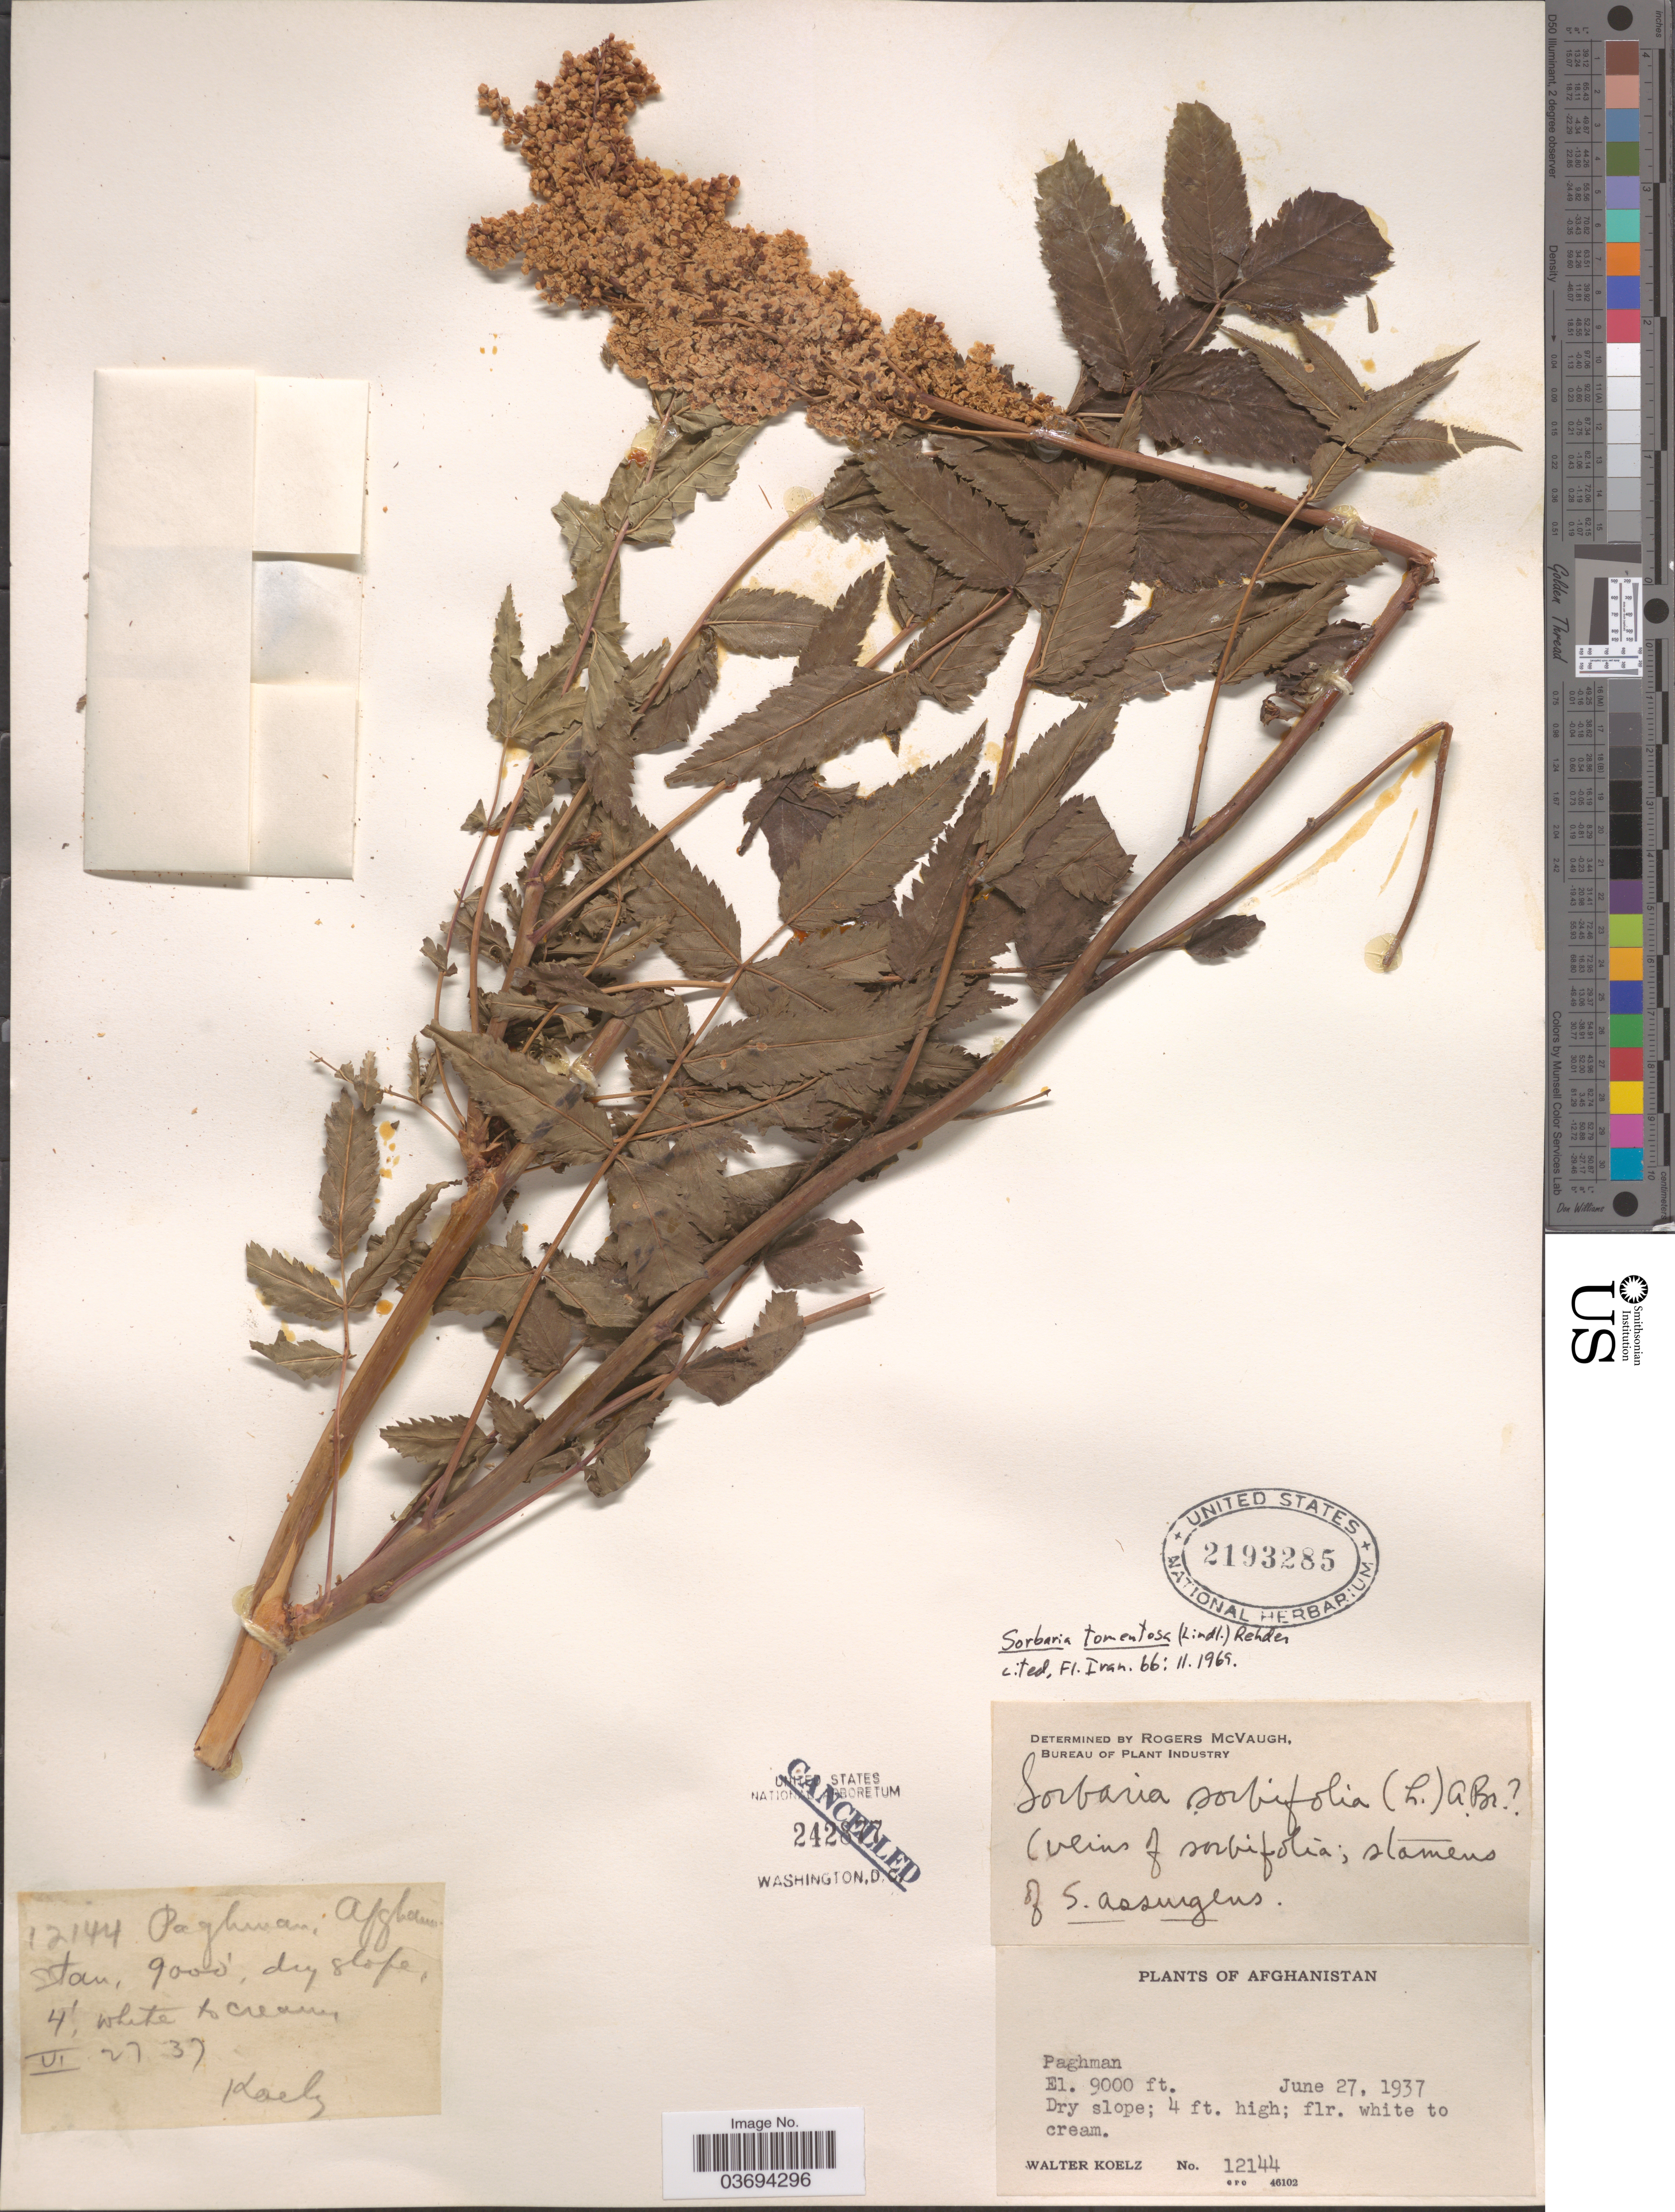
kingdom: Plantae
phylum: Tracheophyta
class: Magnoliopsida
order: Rosales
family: Rosaceae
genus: Sorbaria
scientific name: Sorbaria tomentosa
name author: (Lindl.) Rehder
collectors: W. N. Koelz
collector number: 12144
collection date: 1937-06-27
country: Afghanistan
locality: Paghman.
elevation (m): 2743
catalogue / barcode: US 2193285